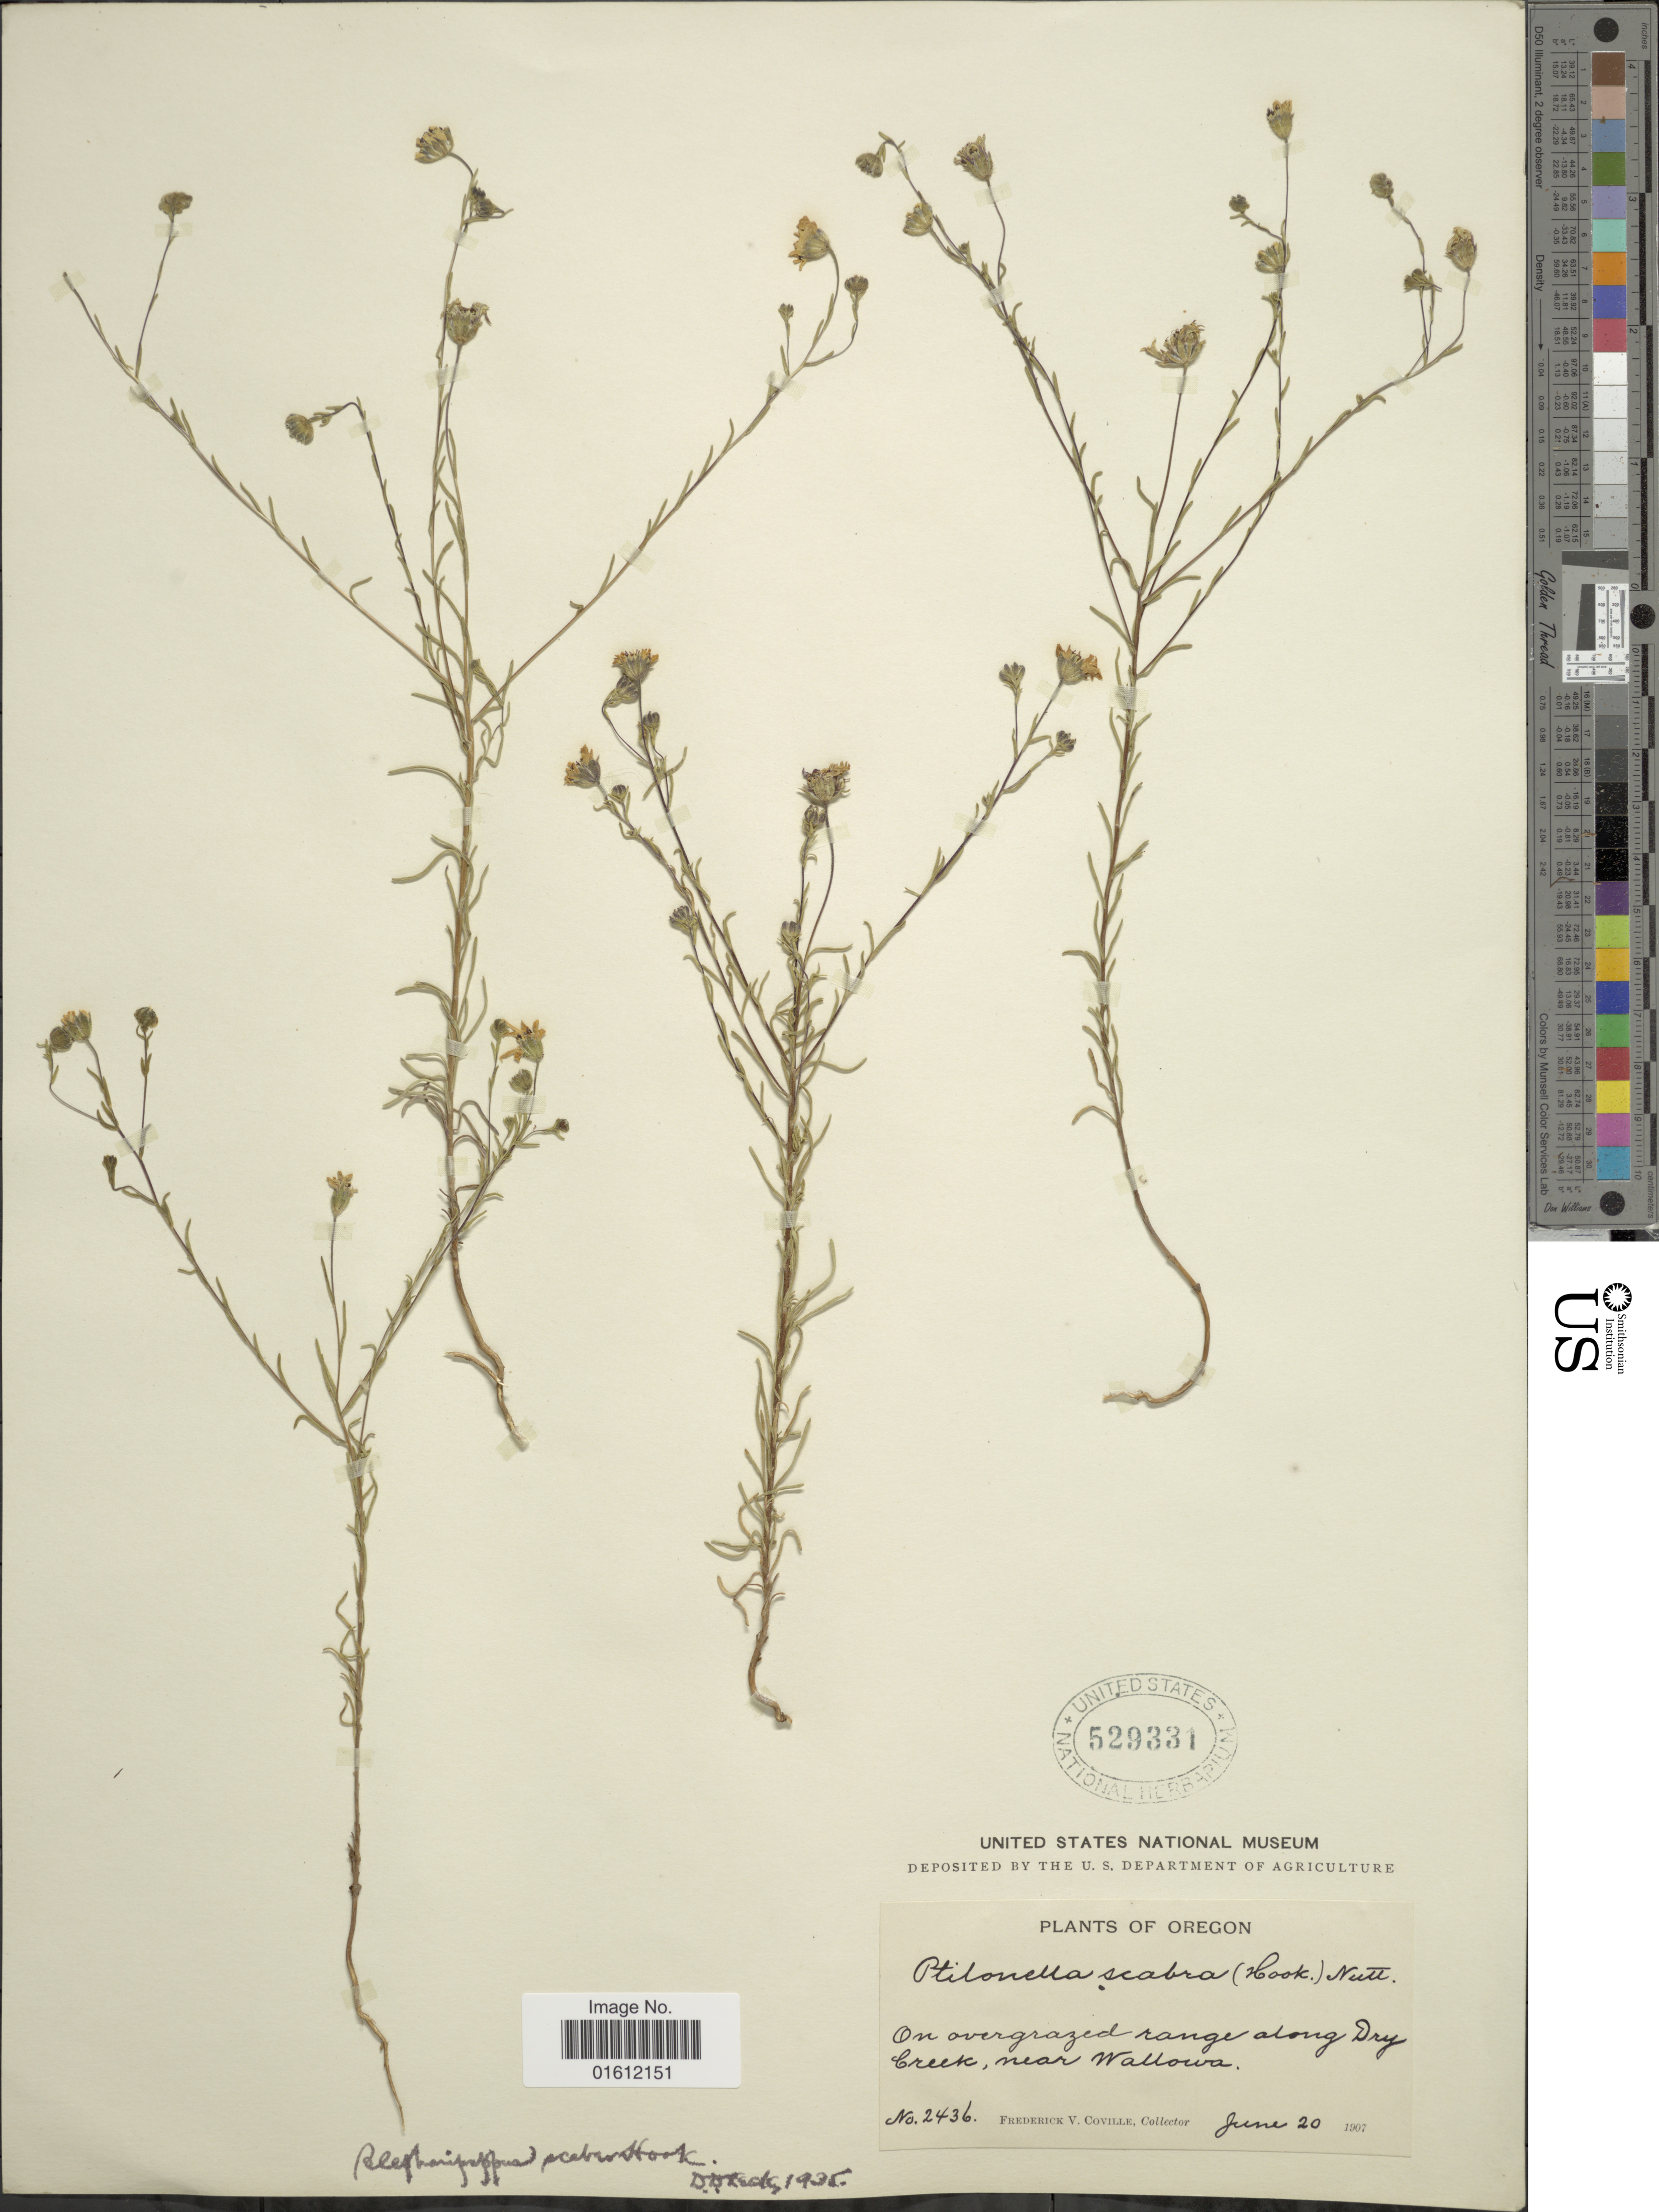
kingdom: Plantae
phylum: Tracheophyta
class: Magnoliopsida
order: Asterales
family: Asteraceae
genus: Blepharipappus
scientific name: Blepharipappus scaber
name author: Hook.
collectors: F. V. Coville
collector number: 2436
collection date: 1907-06-20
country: United States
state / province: Oregon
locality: On overgrazed range along Dry Creek, near Wallowa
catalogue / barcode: US 529331